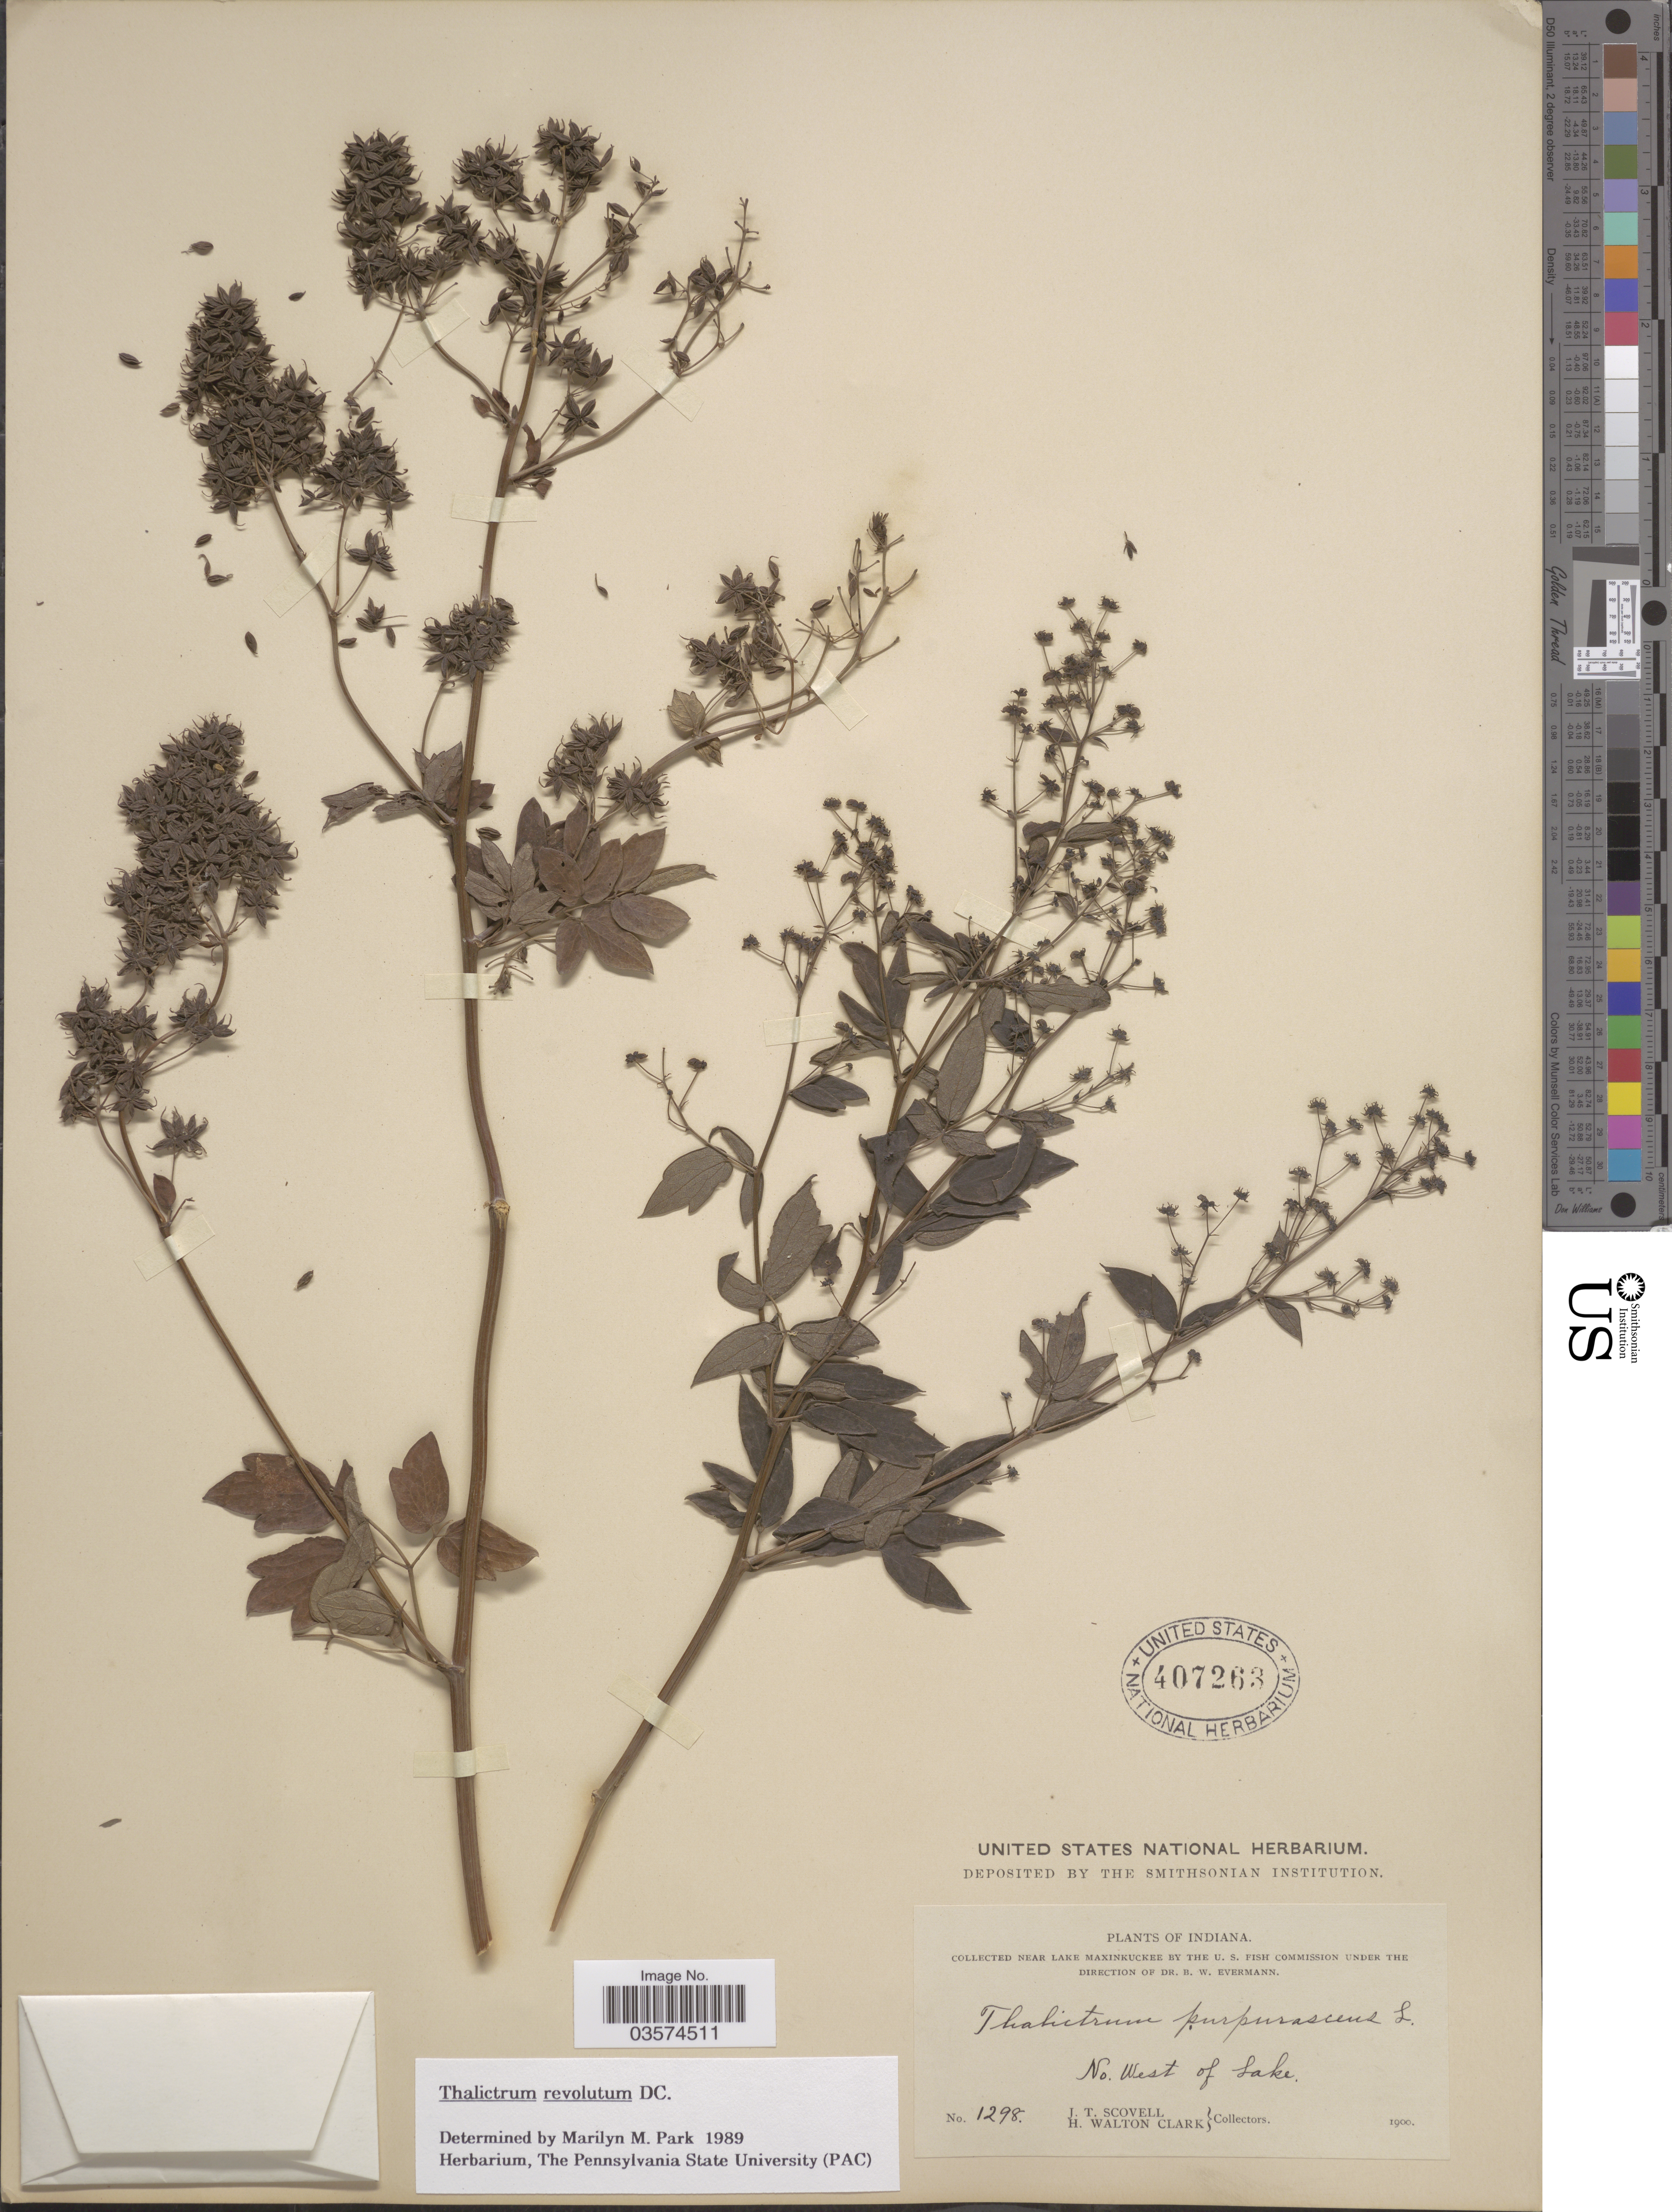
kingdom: Plantae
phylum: Tracheophyta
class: Magnoliopsida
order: Ranunculales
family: Ranunculaceae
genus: Thalictrum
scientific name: Thalictrum amphibolum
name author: Greene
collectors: J. T. Scovell & H. W. Clark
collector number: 1298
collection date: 1900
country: United States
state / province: Indiana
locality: Near Lake Maxinkuckee. No. West of Lake.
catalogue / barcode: US 407263